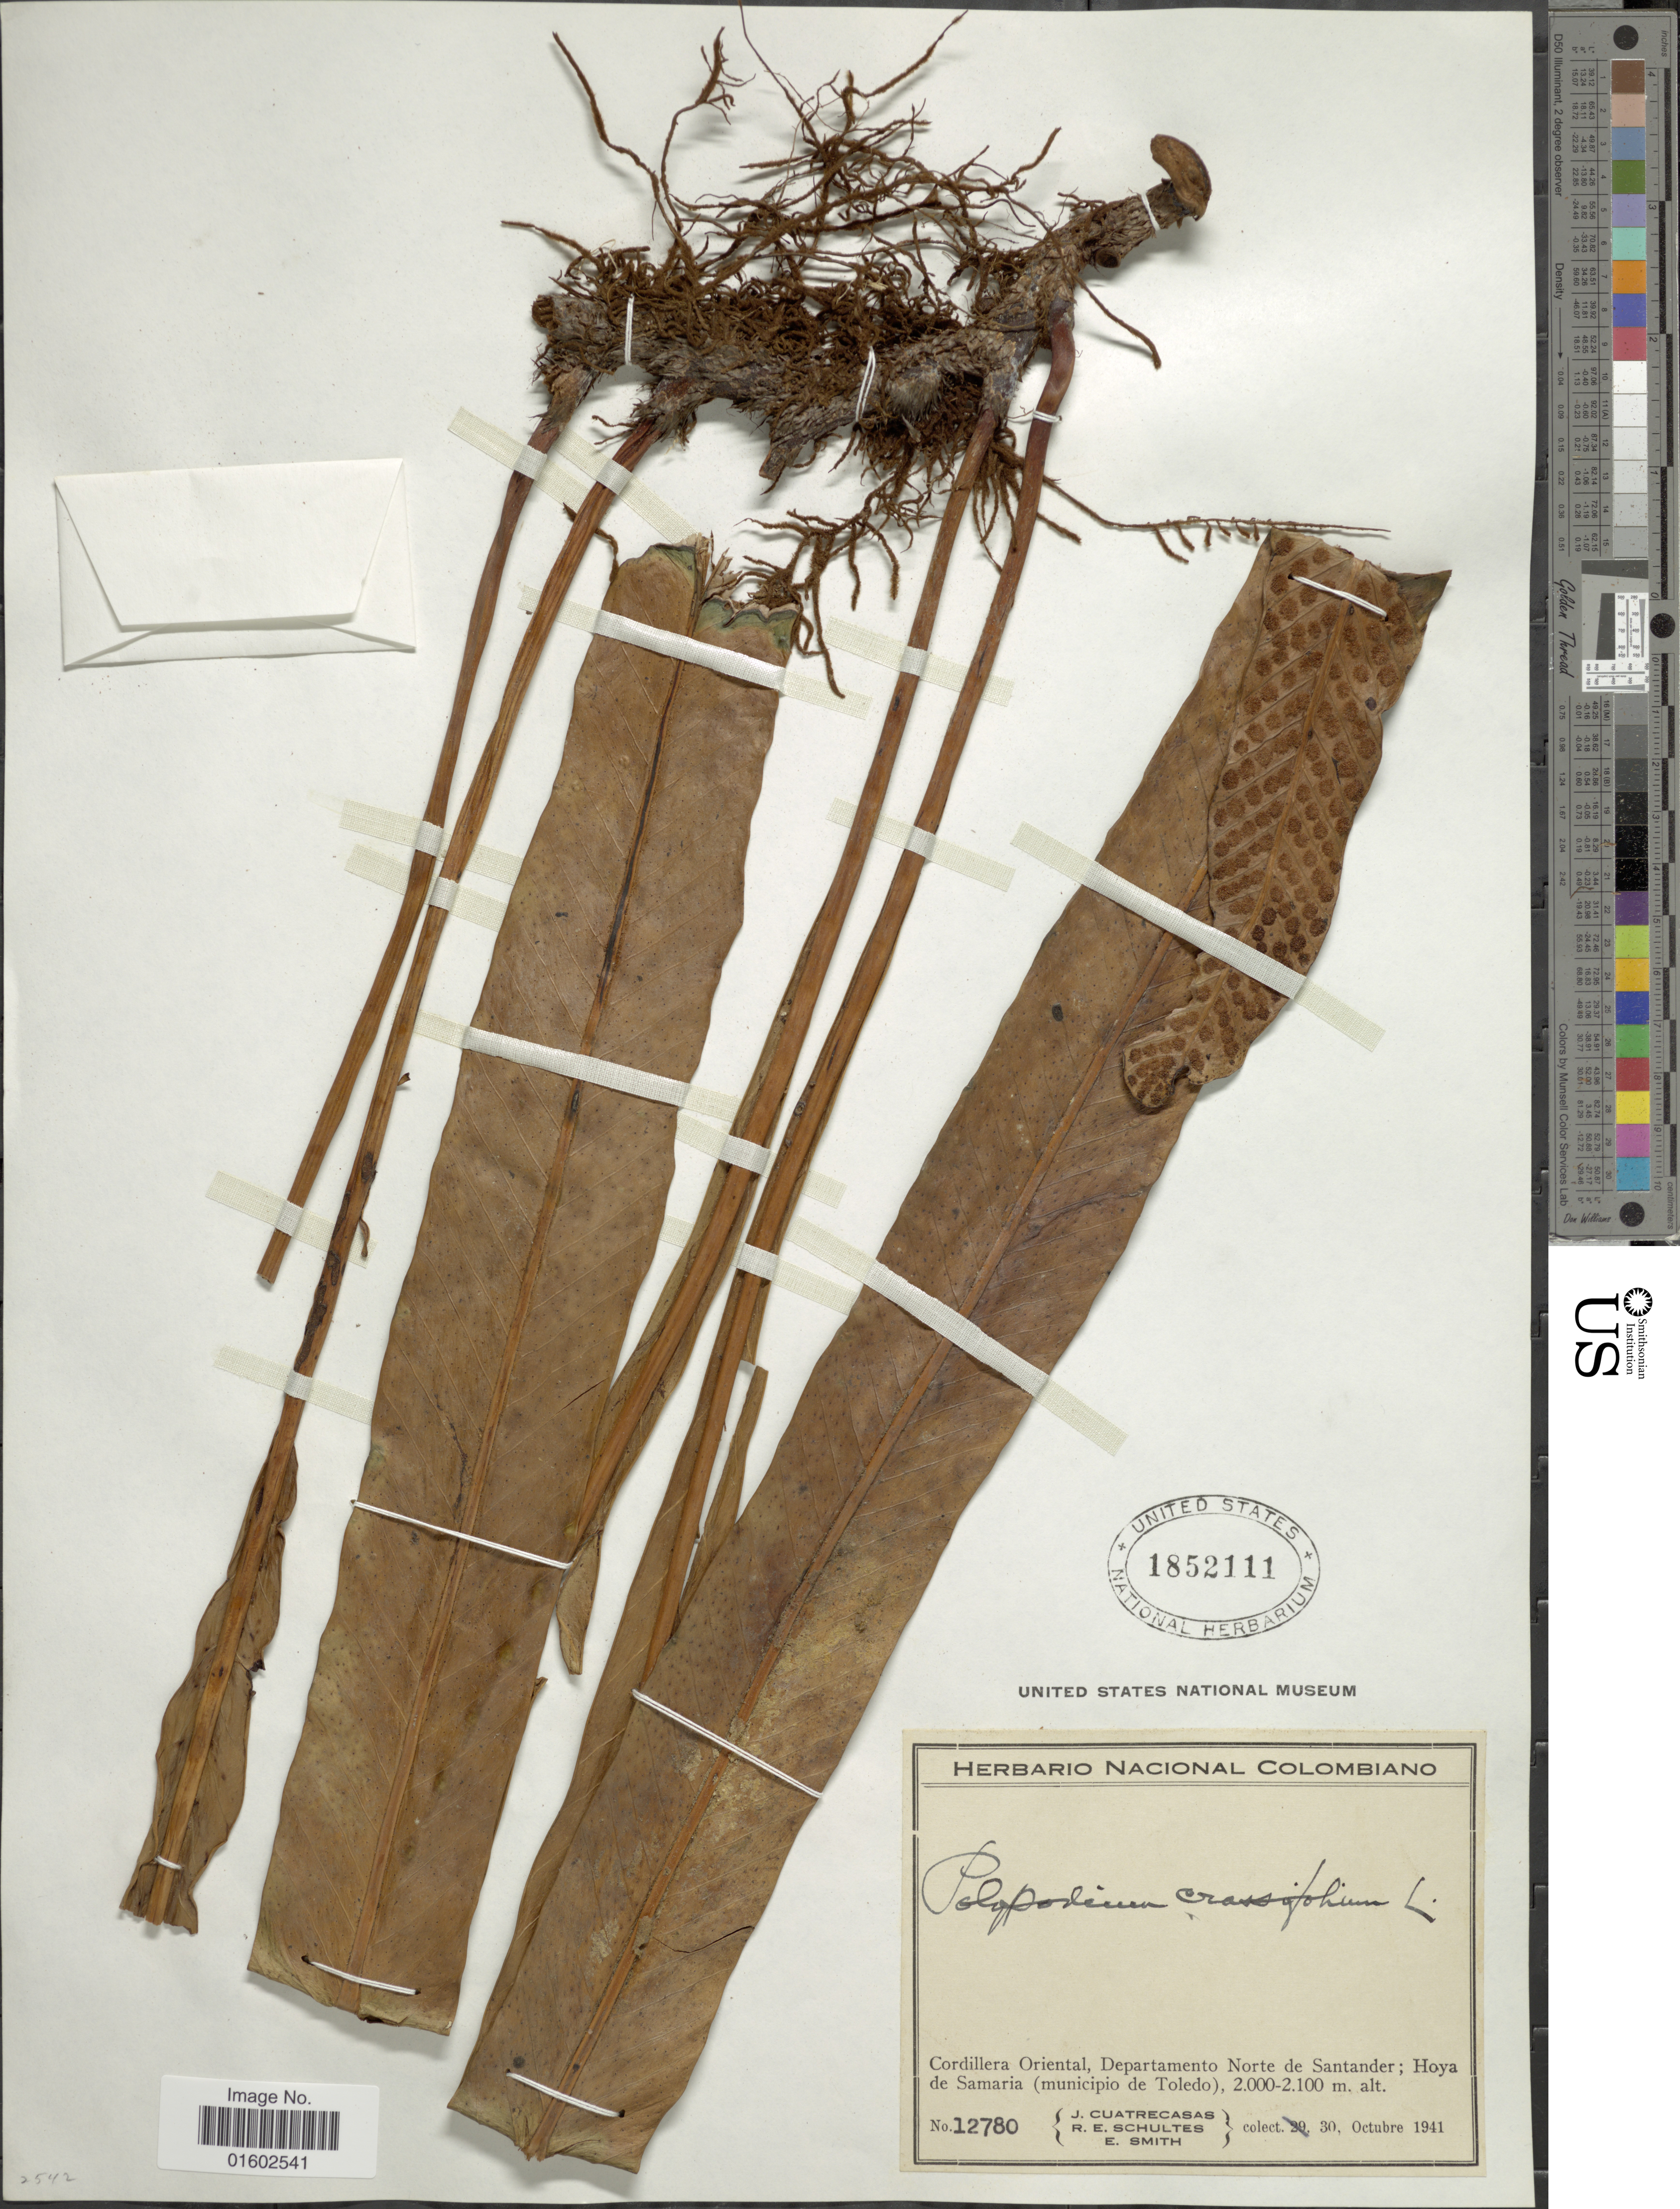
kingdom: Plantae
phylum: Tracheophyta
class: Polypodiopsida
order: Polypodiales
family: Polypodiaceae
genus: Niphidium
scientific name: Niphidium mortonianum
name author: Lellinger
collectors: J. Cuatrecasas, R. E. Schultes & C. E. Smith Jr.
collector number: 12780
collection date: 1941-10-30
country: Colombia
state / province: Norte de Santander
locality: Cordillera Oriental, Departamento Norte de Santander; Hoya de Samaria (municipio de Toledo)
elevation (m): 2000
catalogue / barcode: US 1852111